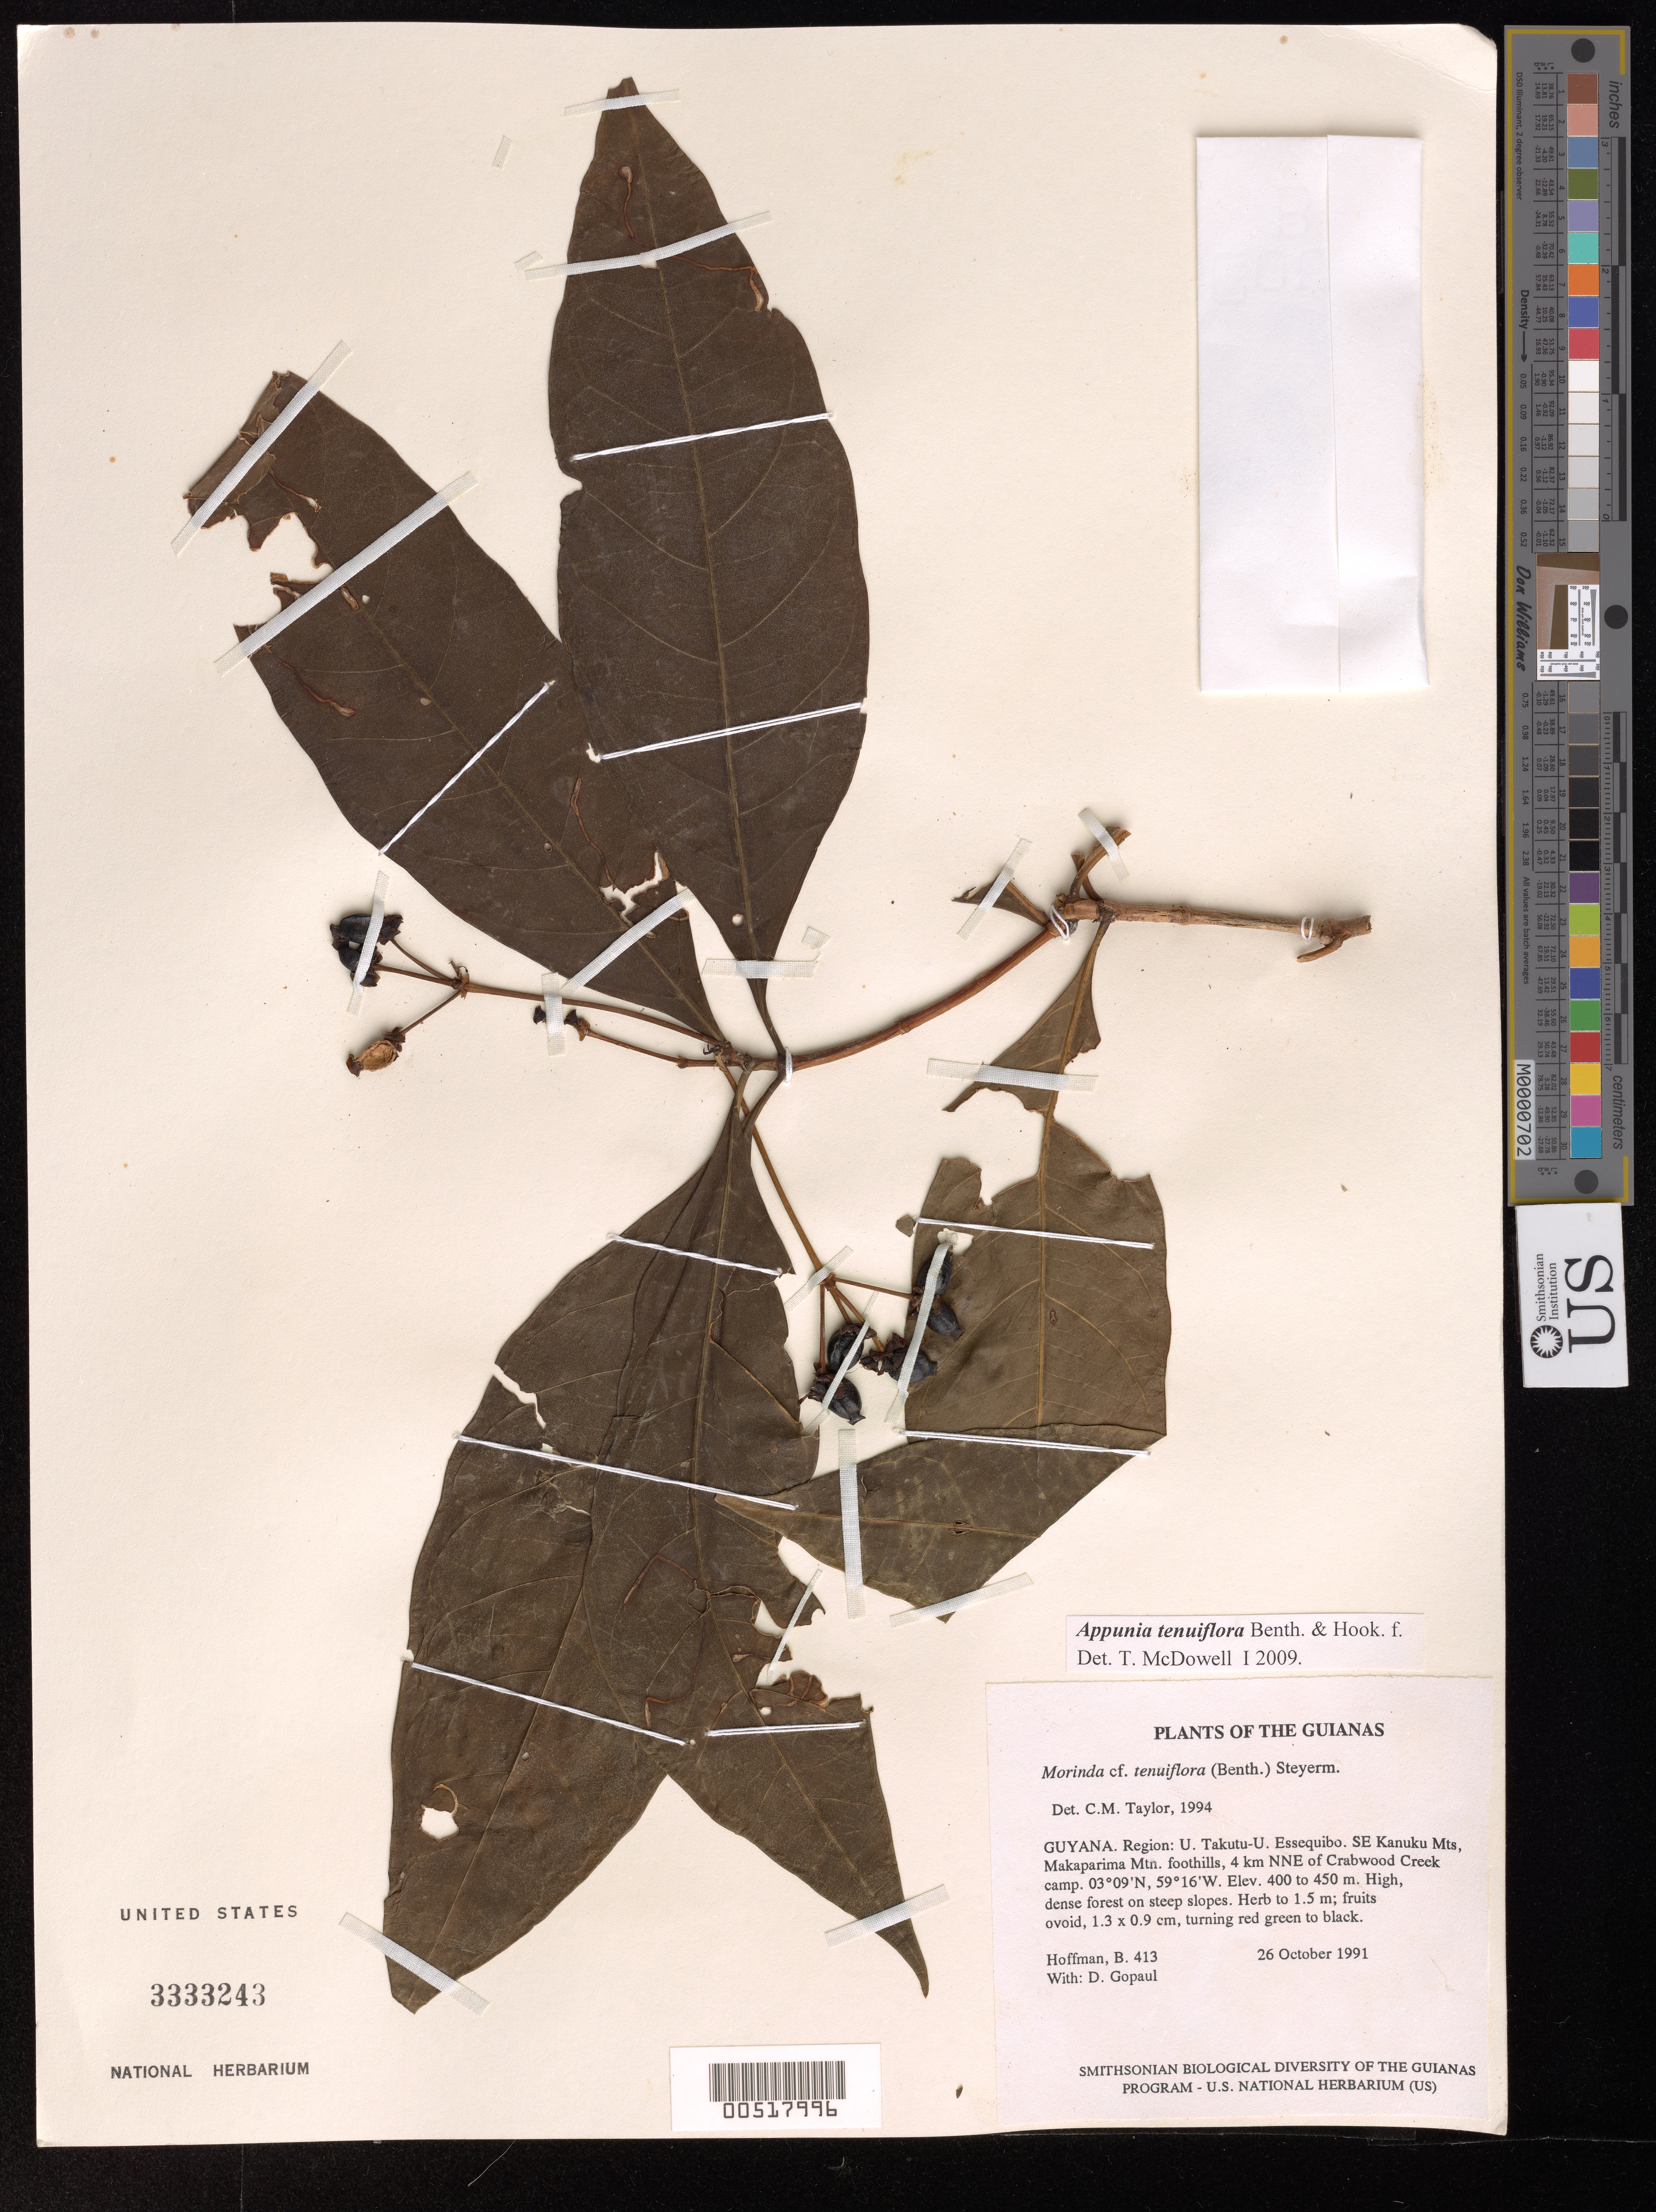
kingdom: Plantae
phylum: Tracheophyta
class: Magnoliopsida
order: Gentianales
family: Rubiaceae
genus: Appunia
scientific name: Appunia tenuiflora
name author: (Benth.) Hook. f. ex B.D. Jacks.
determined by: McDowell, T.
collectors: B. Hoffman & D. Gopaul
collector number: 413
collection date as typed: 26 October 1991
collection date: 1991-10-26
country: Guyana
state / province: U. Takutu-U. Essequibo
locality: SE Kanuku Mts, Makaparima Mountain foothills, 4 km NNE of Crabwood Creek camp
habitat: High, dense forest on steep slopes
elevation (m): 400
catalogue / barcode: US 3333243